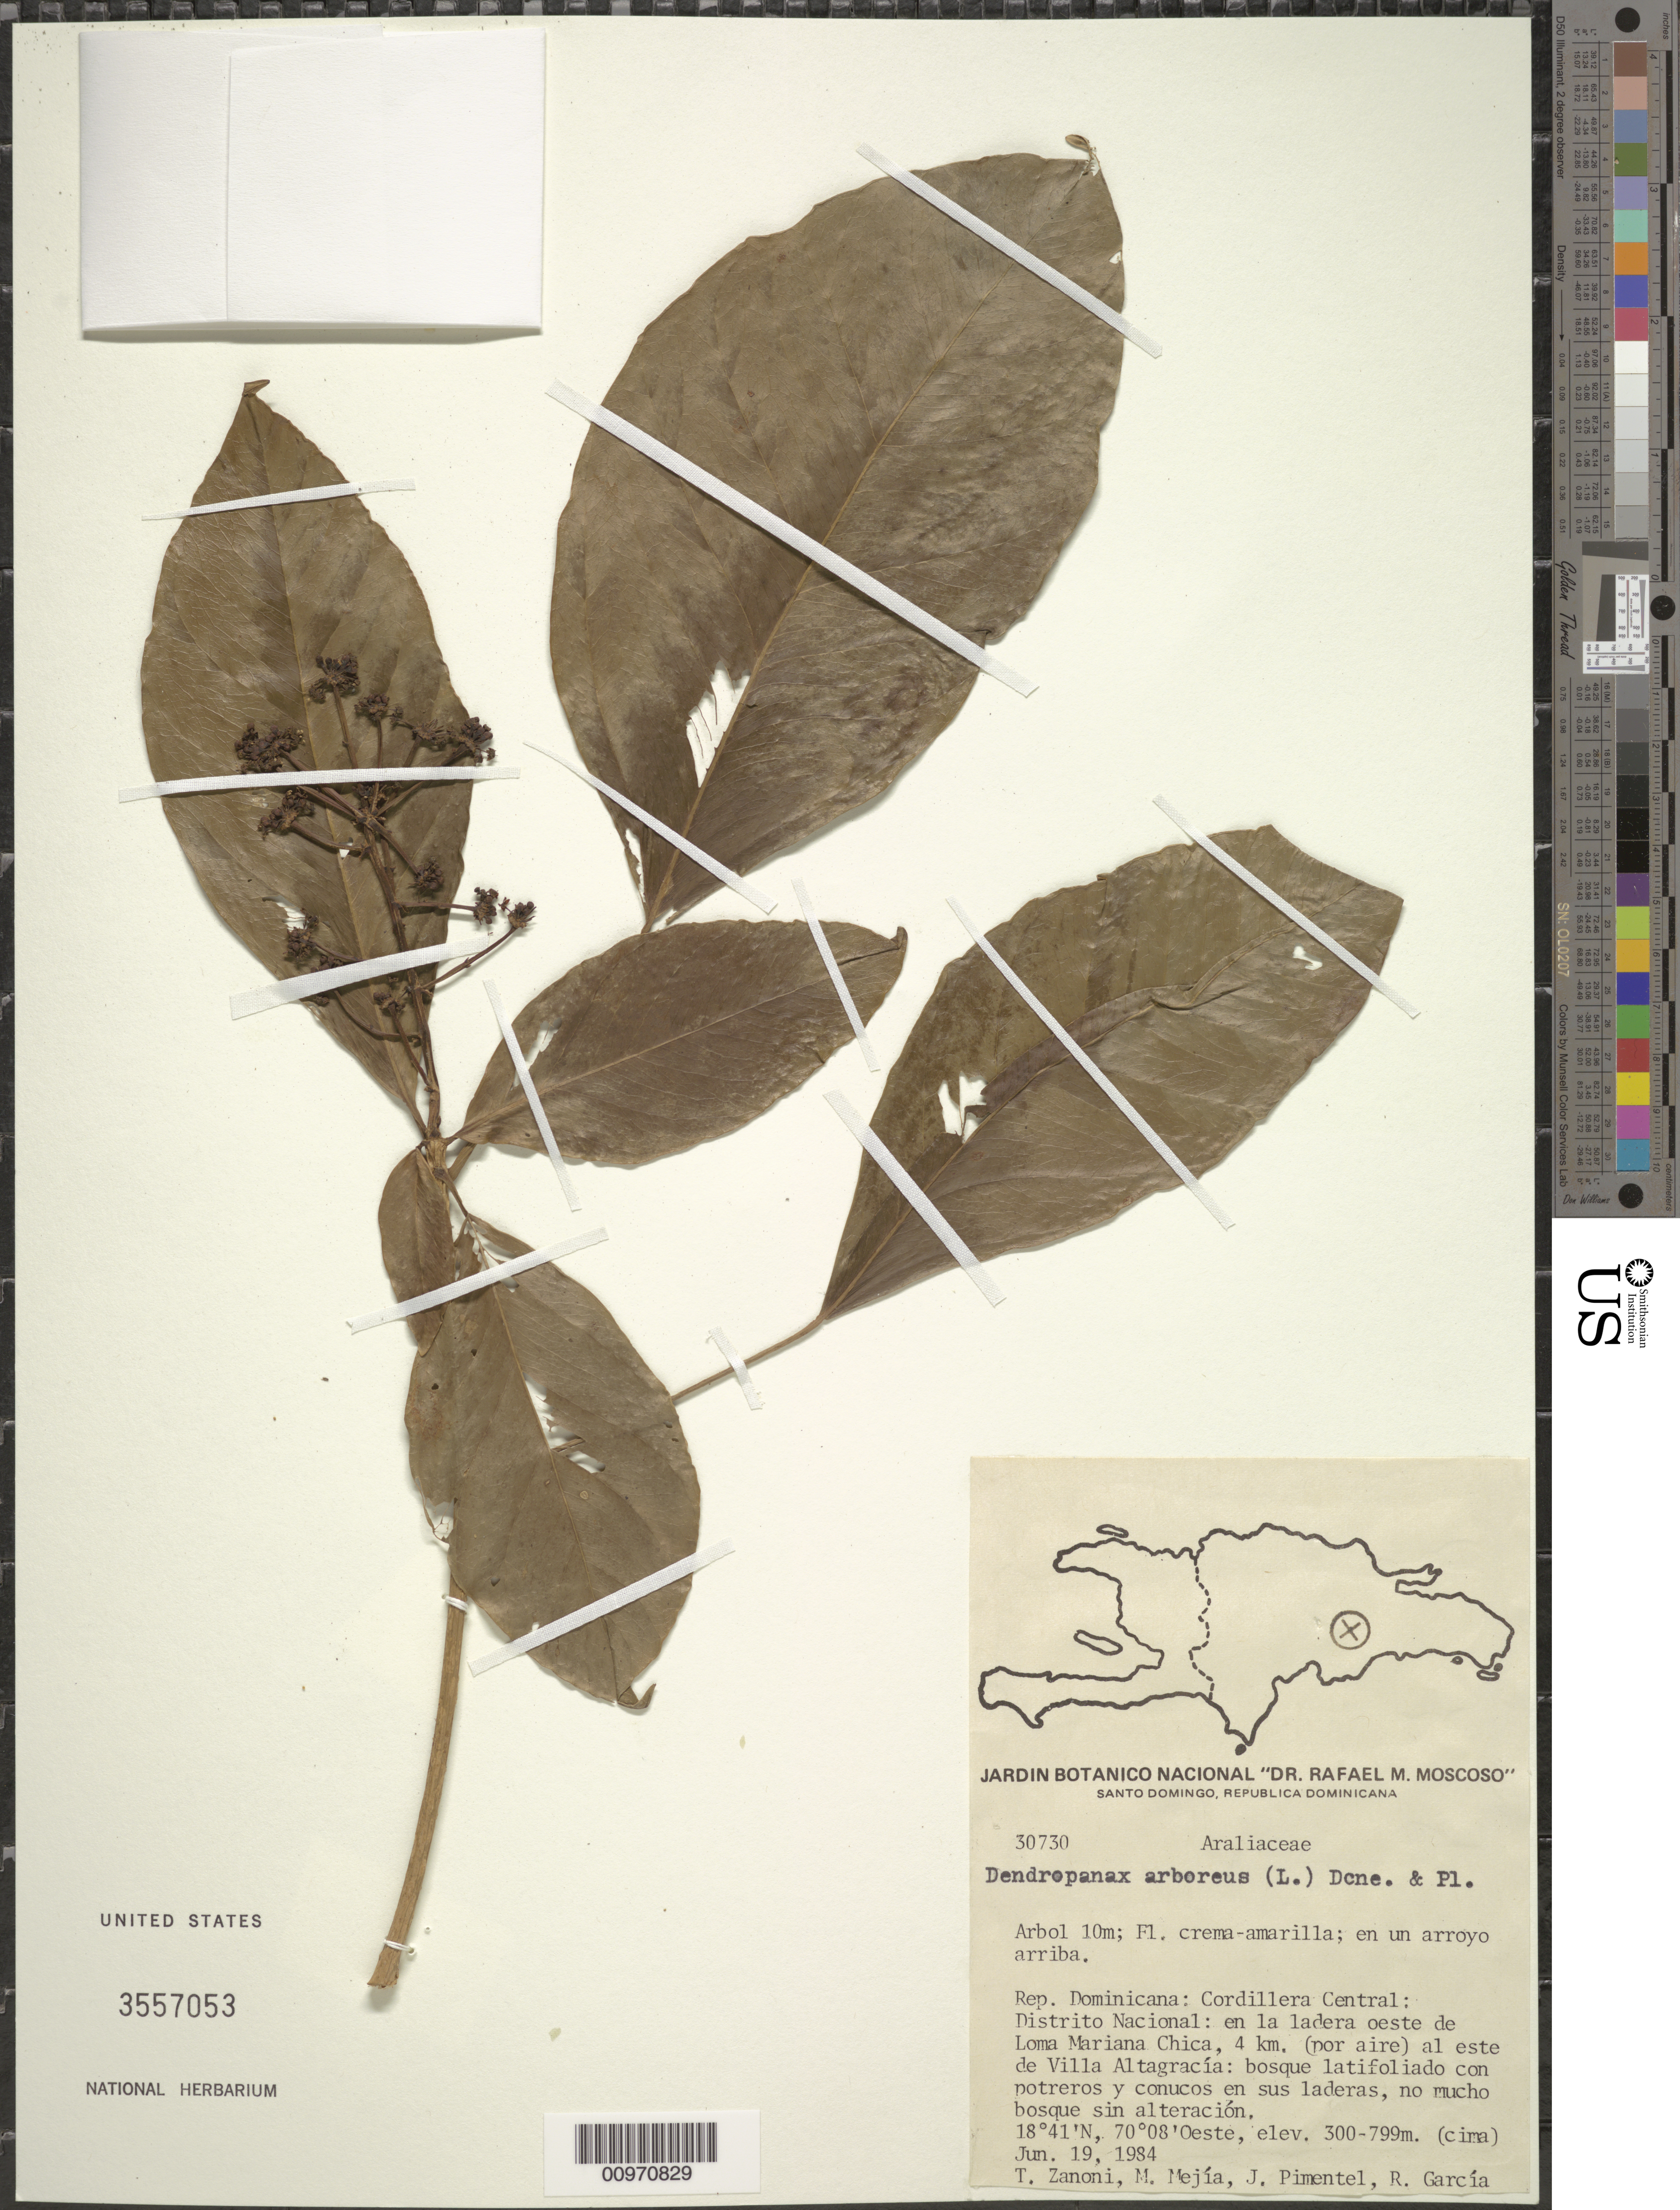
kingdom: Plantae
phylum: Tracheophyta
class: Magnoliopsida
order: Apiales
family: Araliaceae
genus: Dendropanax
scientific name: Dendropanax arboreus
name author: (L.) Decne. & Planch.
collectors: T. A. Zanoni, M. Mejia, J. Pimentel & R. G. García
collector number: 30730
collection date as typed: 19 Jun 1984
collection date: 1984-06-19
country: Dominican Republic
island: Hispaniola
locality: Distrito Nacional; Cordillera Central, en ladera oeste de Loma Mariana Chica, 4 km (por aire) al este de Villa Altagracía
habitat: Bosque latifoliado con potreros y conucos en sus laderas, no mucho bosque sin alteración; en un arroyo arriba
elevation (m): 300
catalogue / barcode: US 3557053